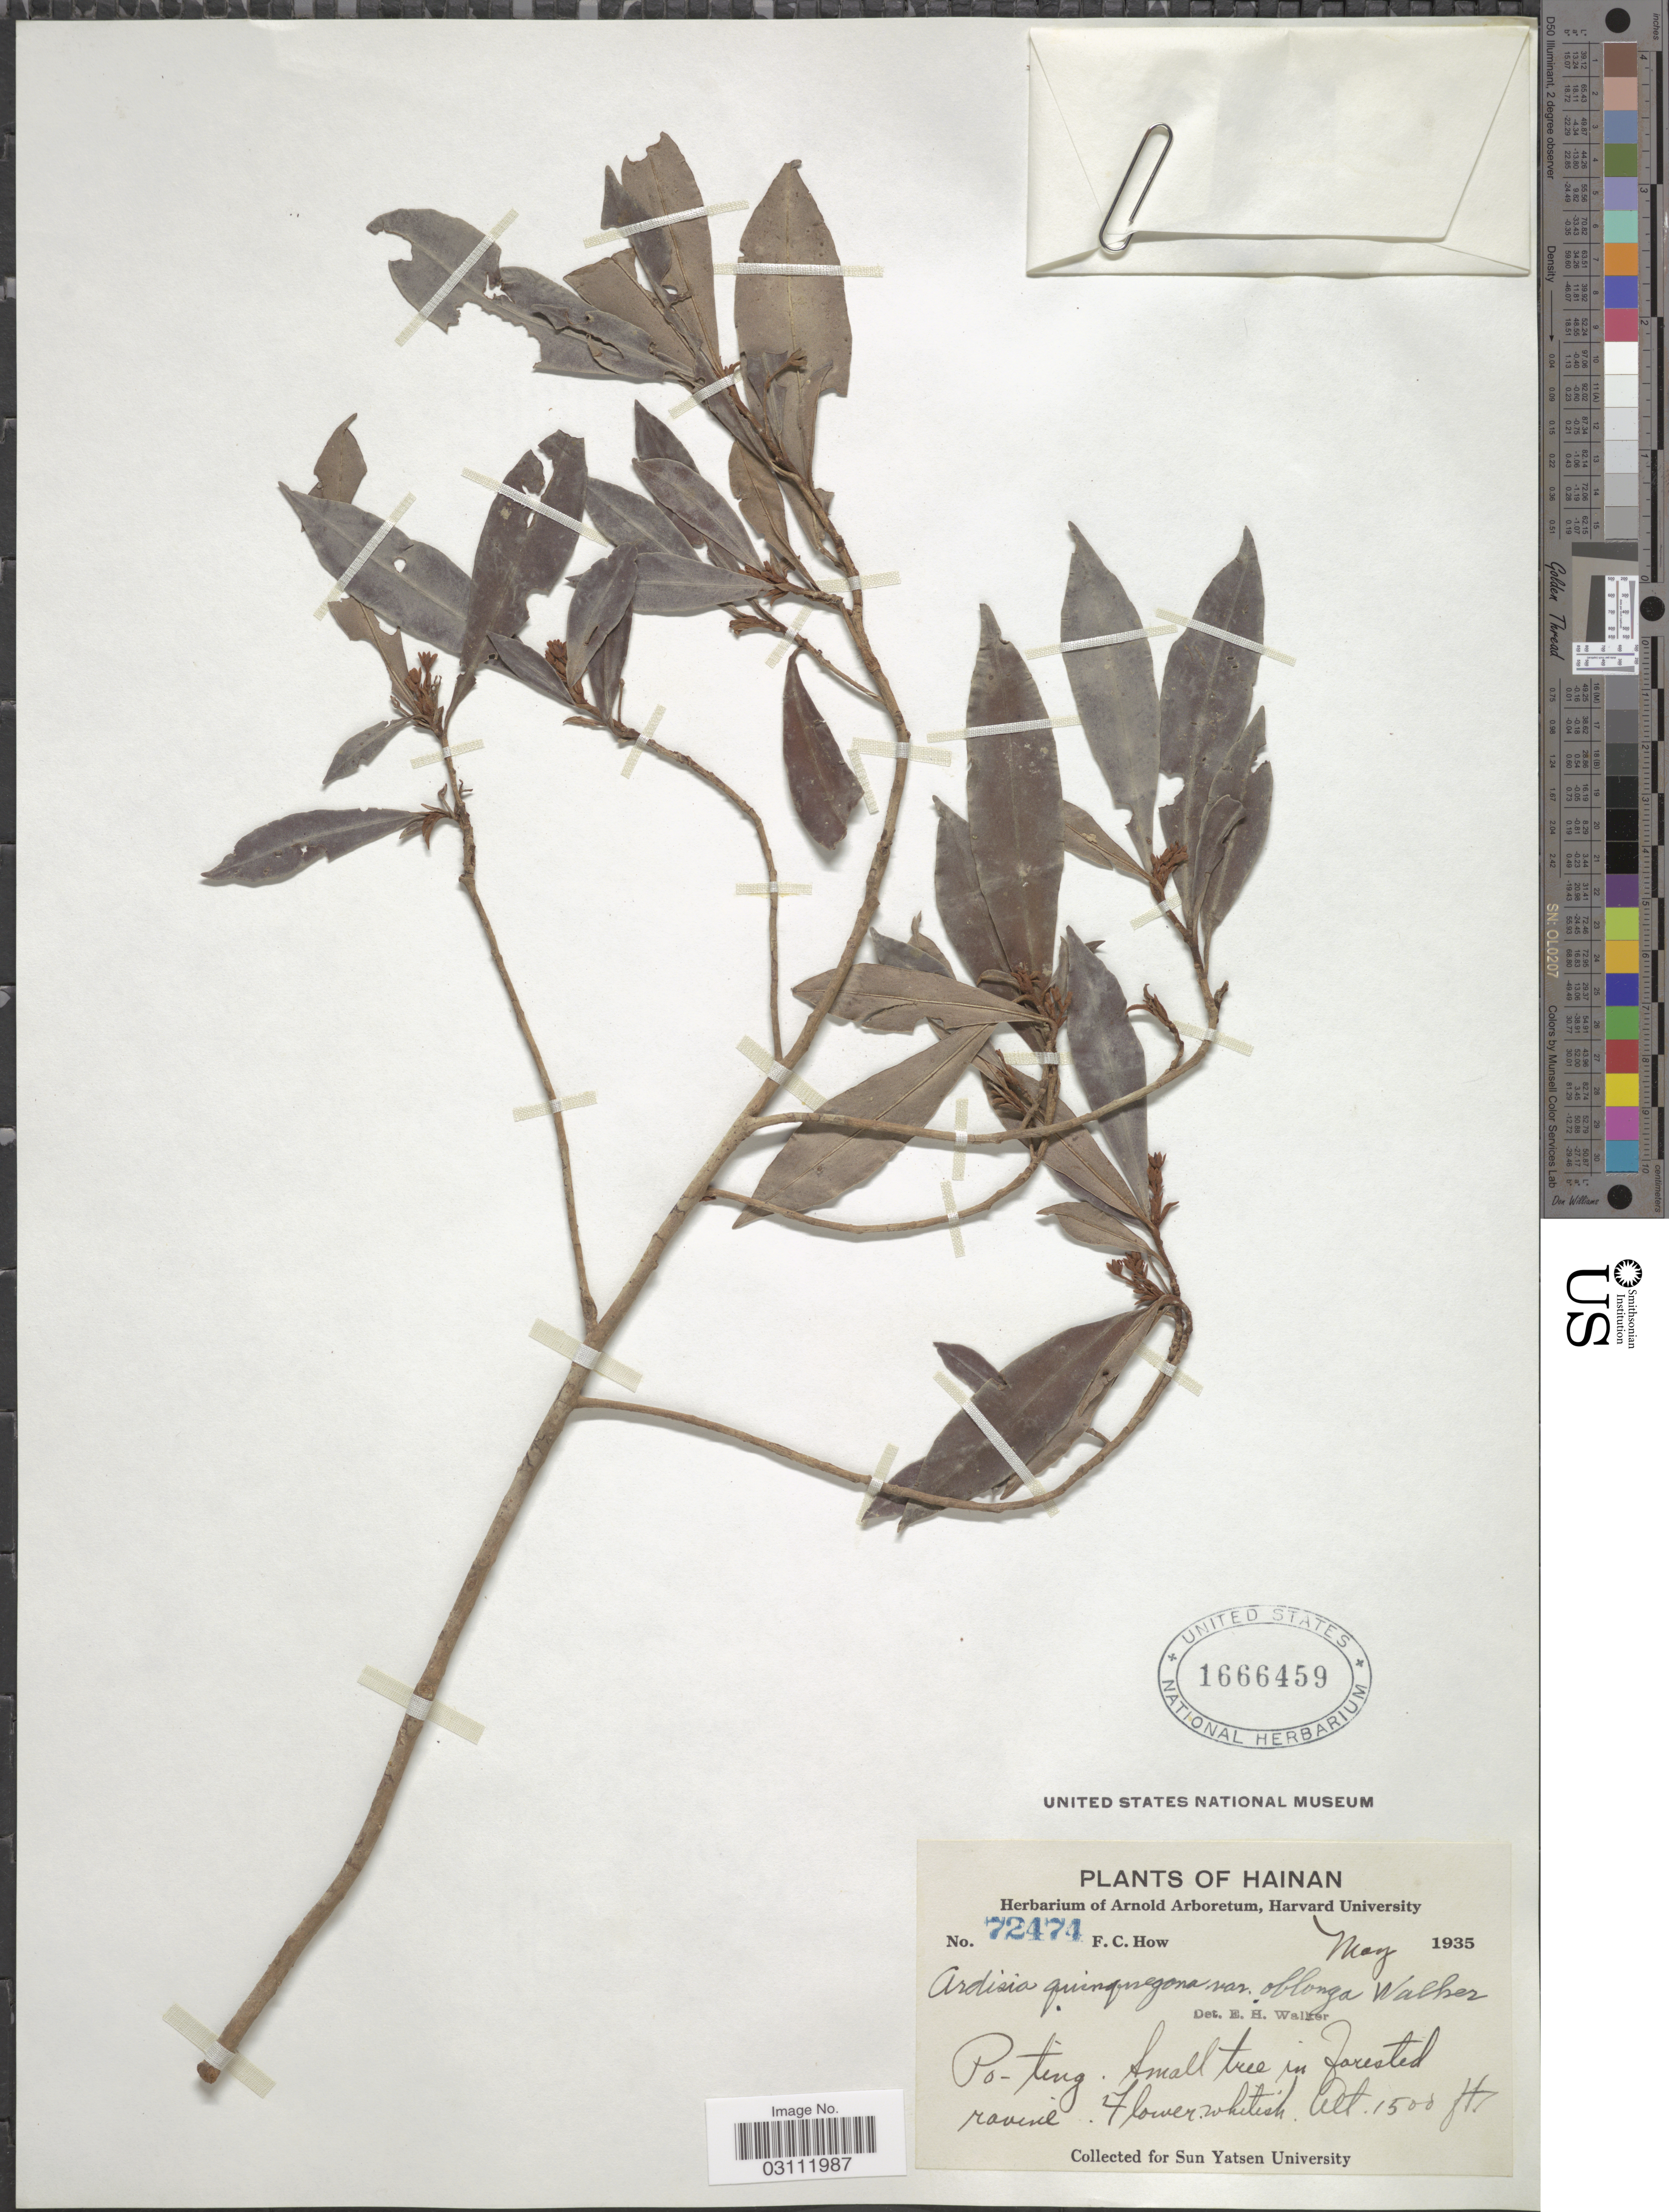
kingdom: Plantae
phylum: Tracheophyta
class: Magnoliopsida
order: Ericales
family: Primulaceae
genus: Ardisia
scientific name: Ardisia quinquegona var. oblonga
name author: E. Walker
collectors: F. C. How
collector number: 72474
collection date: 1935-05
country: China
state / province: Hainan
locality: Po-ting.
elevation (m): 457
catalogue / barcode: US 1666459